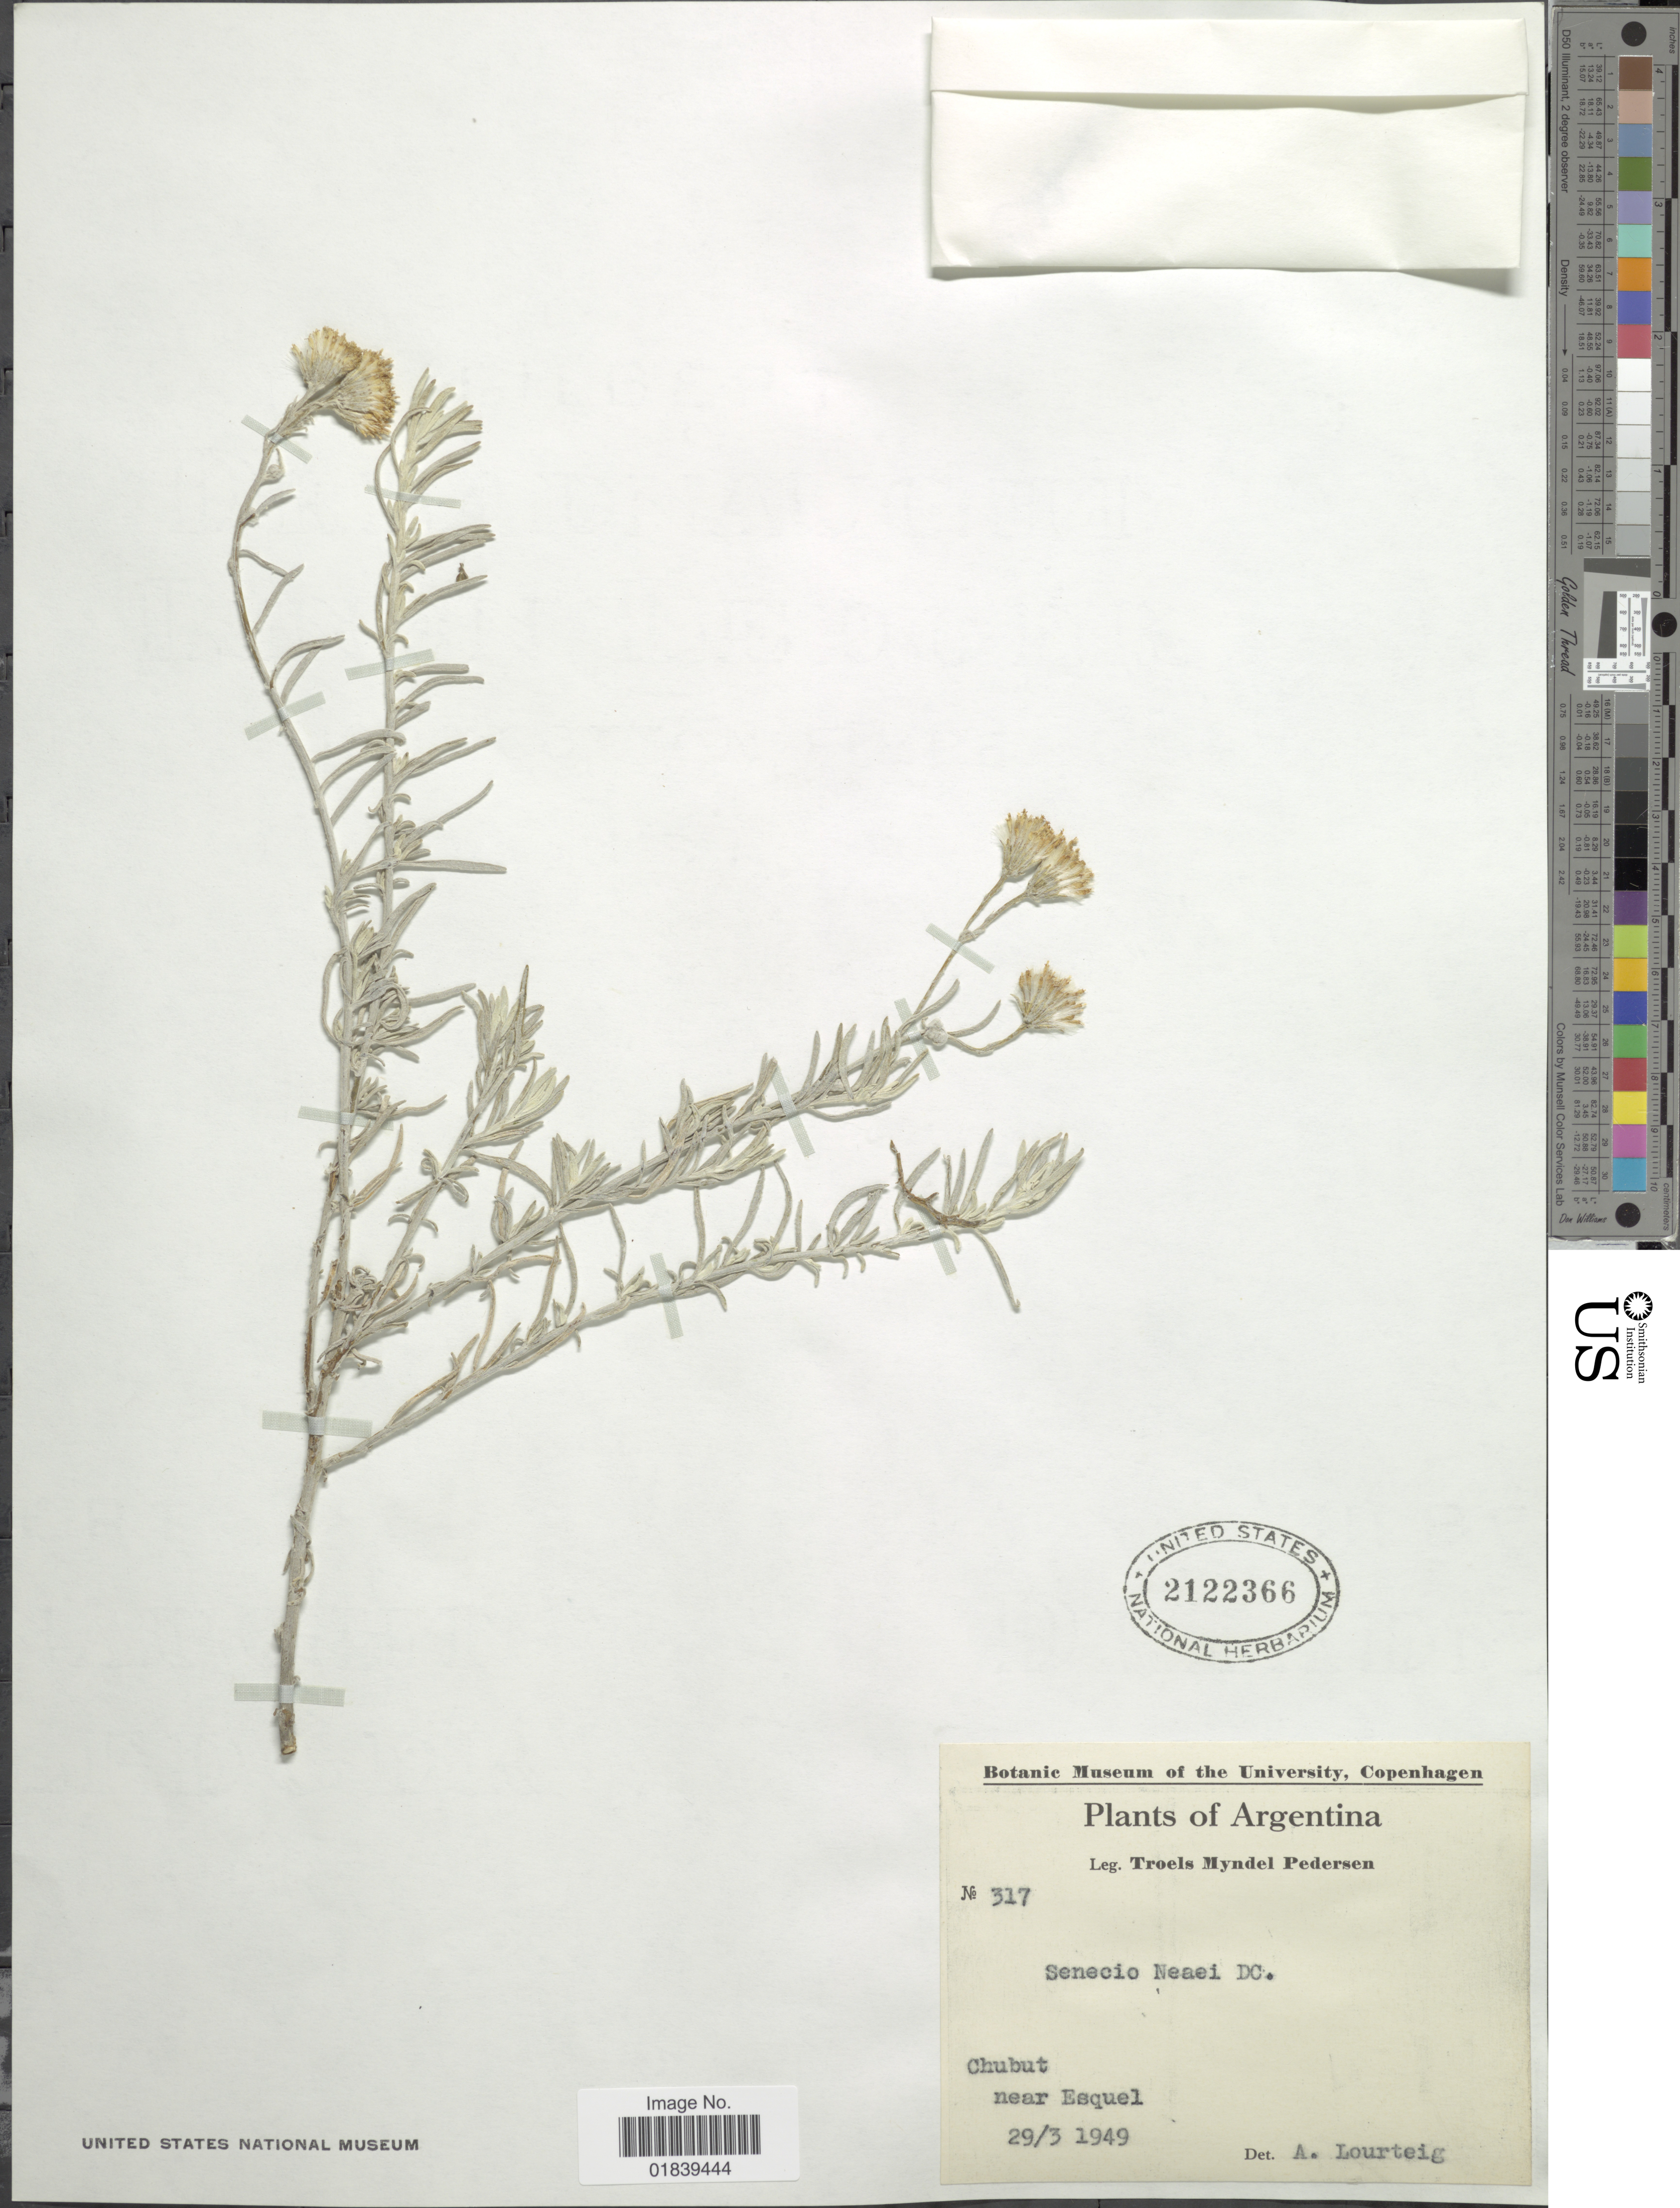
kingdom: Plantae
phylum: Tracheophyta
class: Magnoliopsida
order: Asterales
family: Asteraceae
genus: Senecio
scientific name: Senecio neaei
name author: DC.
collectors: T. Pederson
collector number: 317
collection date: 1949-03-29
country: Argentina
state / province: Chubut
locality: Near Esquel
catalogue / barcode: US 2122366